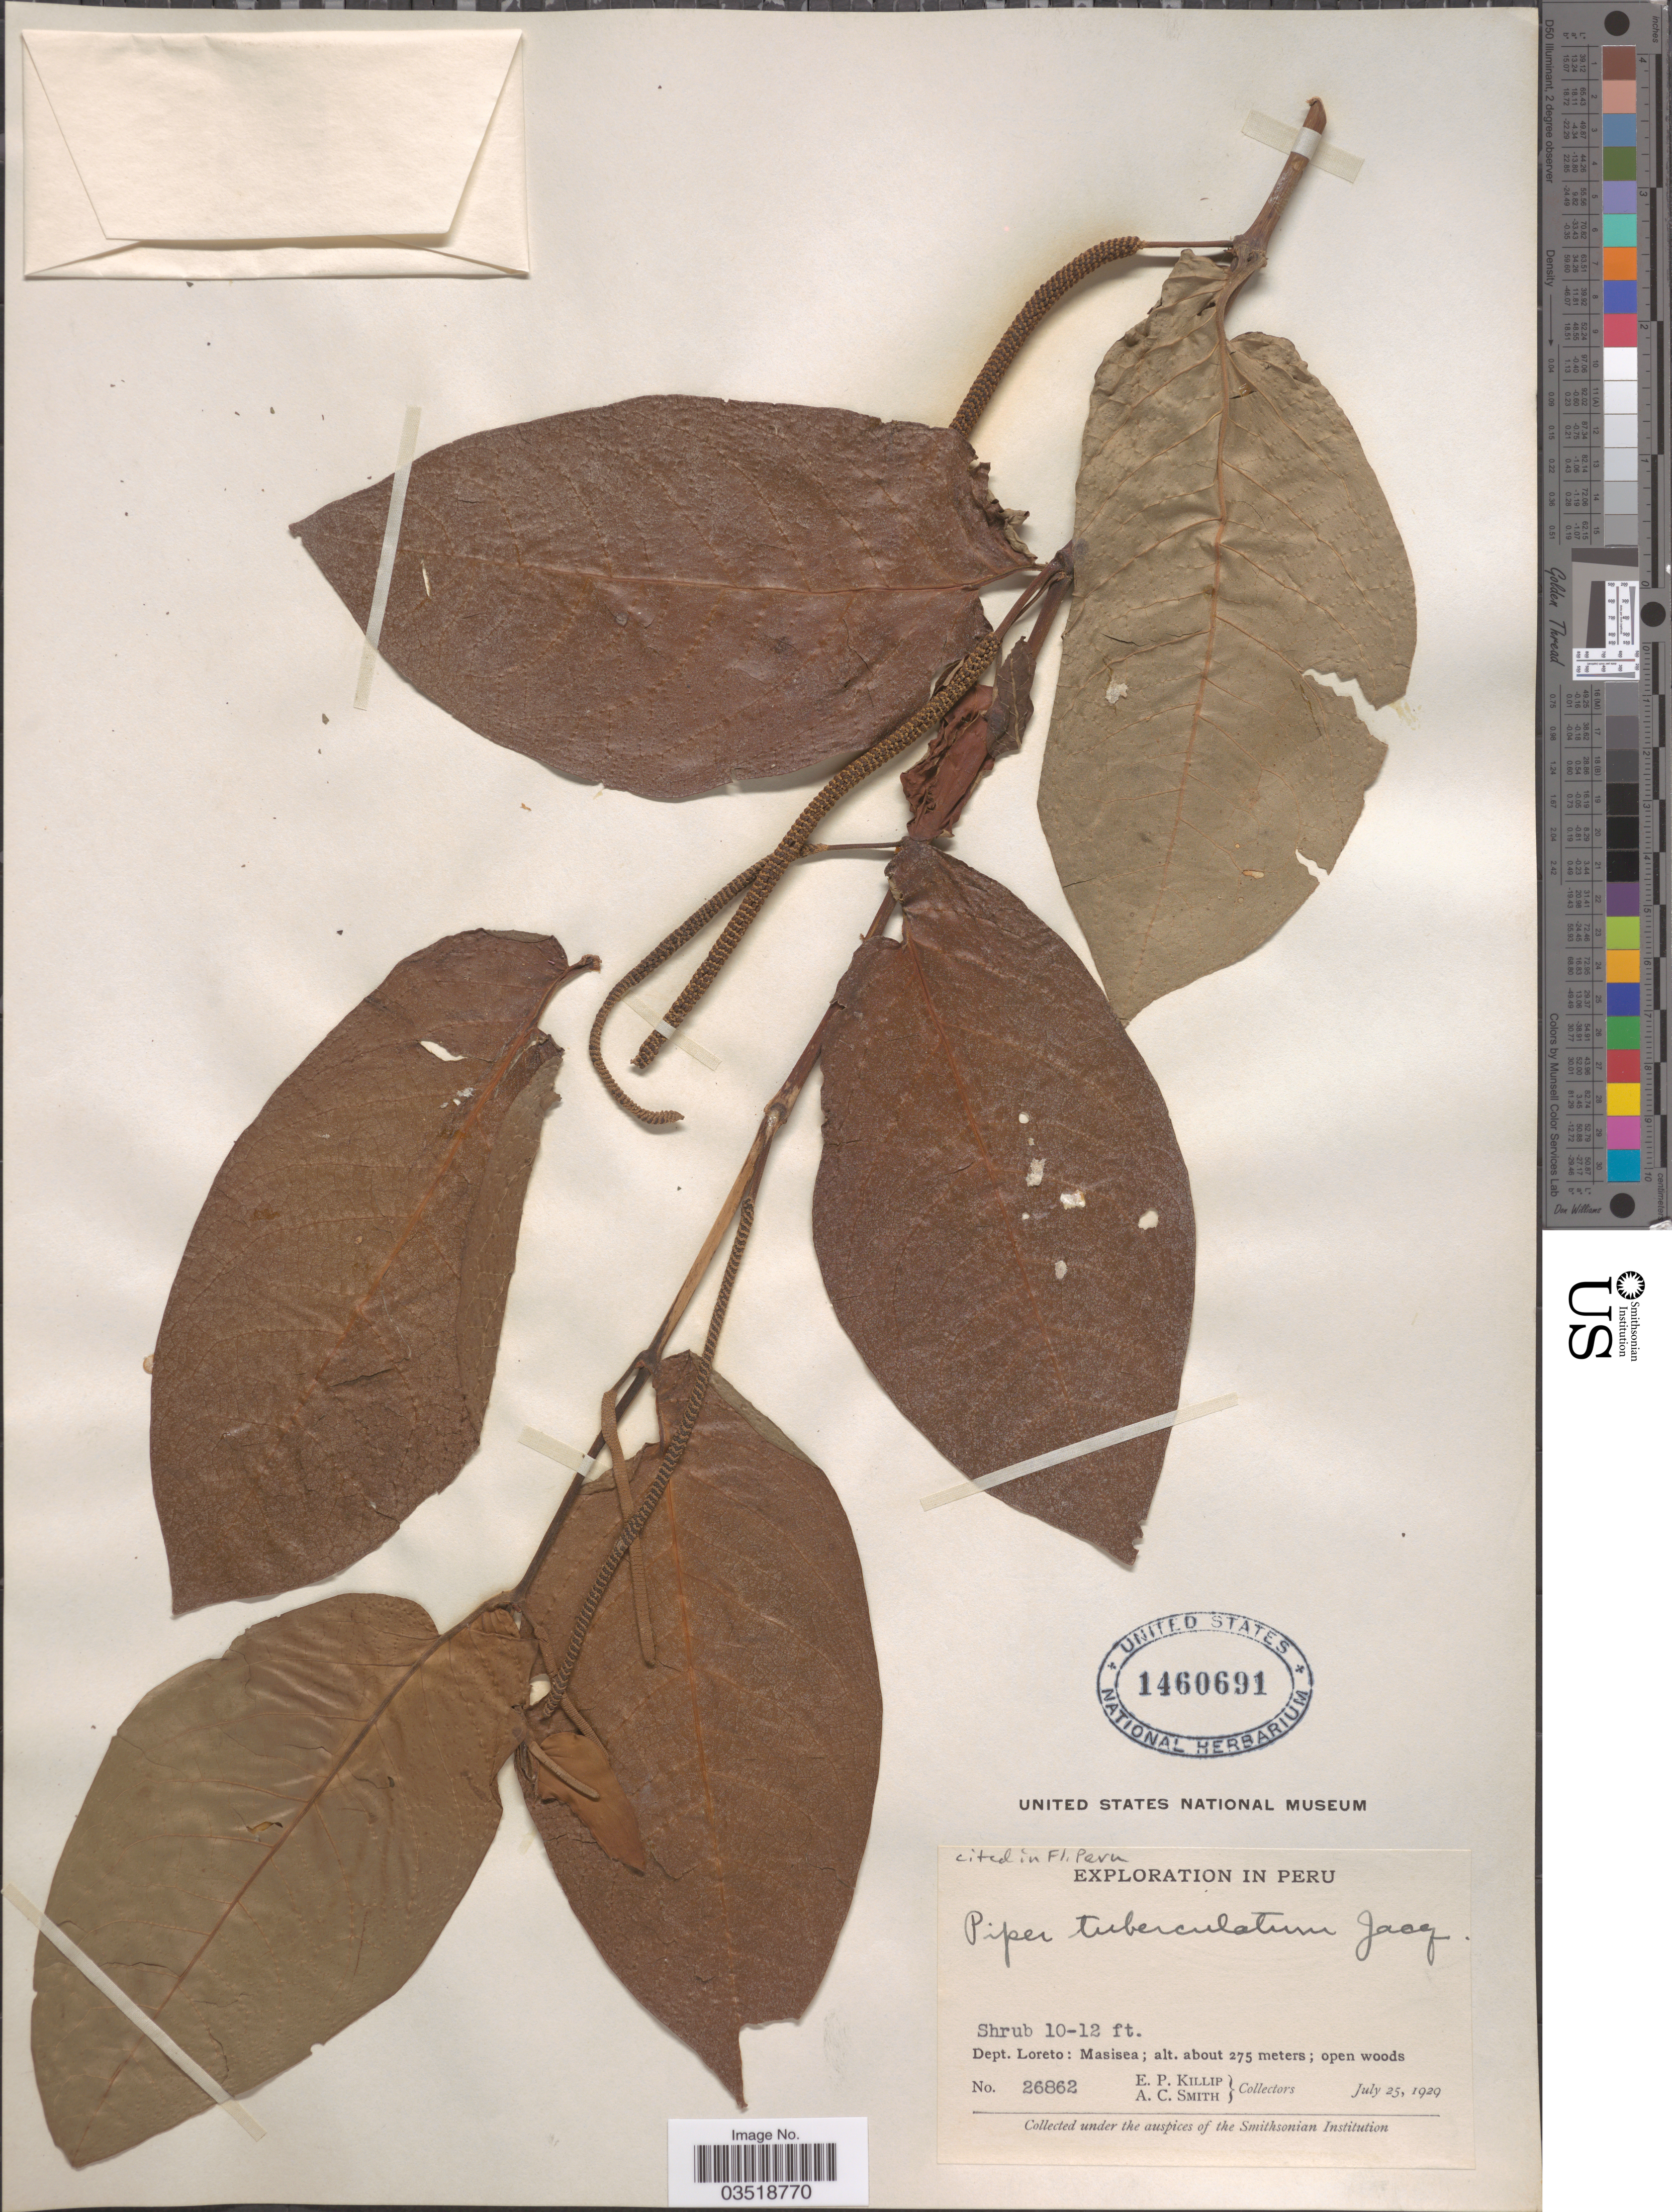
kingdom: Plantae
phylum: Tracheophyta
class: Magnoliopsida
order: Piperales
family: Piperaceae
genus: Piper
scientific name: Piper tuberculatum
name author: Jacq.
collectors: E. P. Killip & A. C. Smith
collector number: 26862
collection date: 1929-07-25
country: Peru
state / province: Loreto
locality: Dept. Loreto: Masisea.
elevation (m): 275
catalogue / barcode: US 1460691